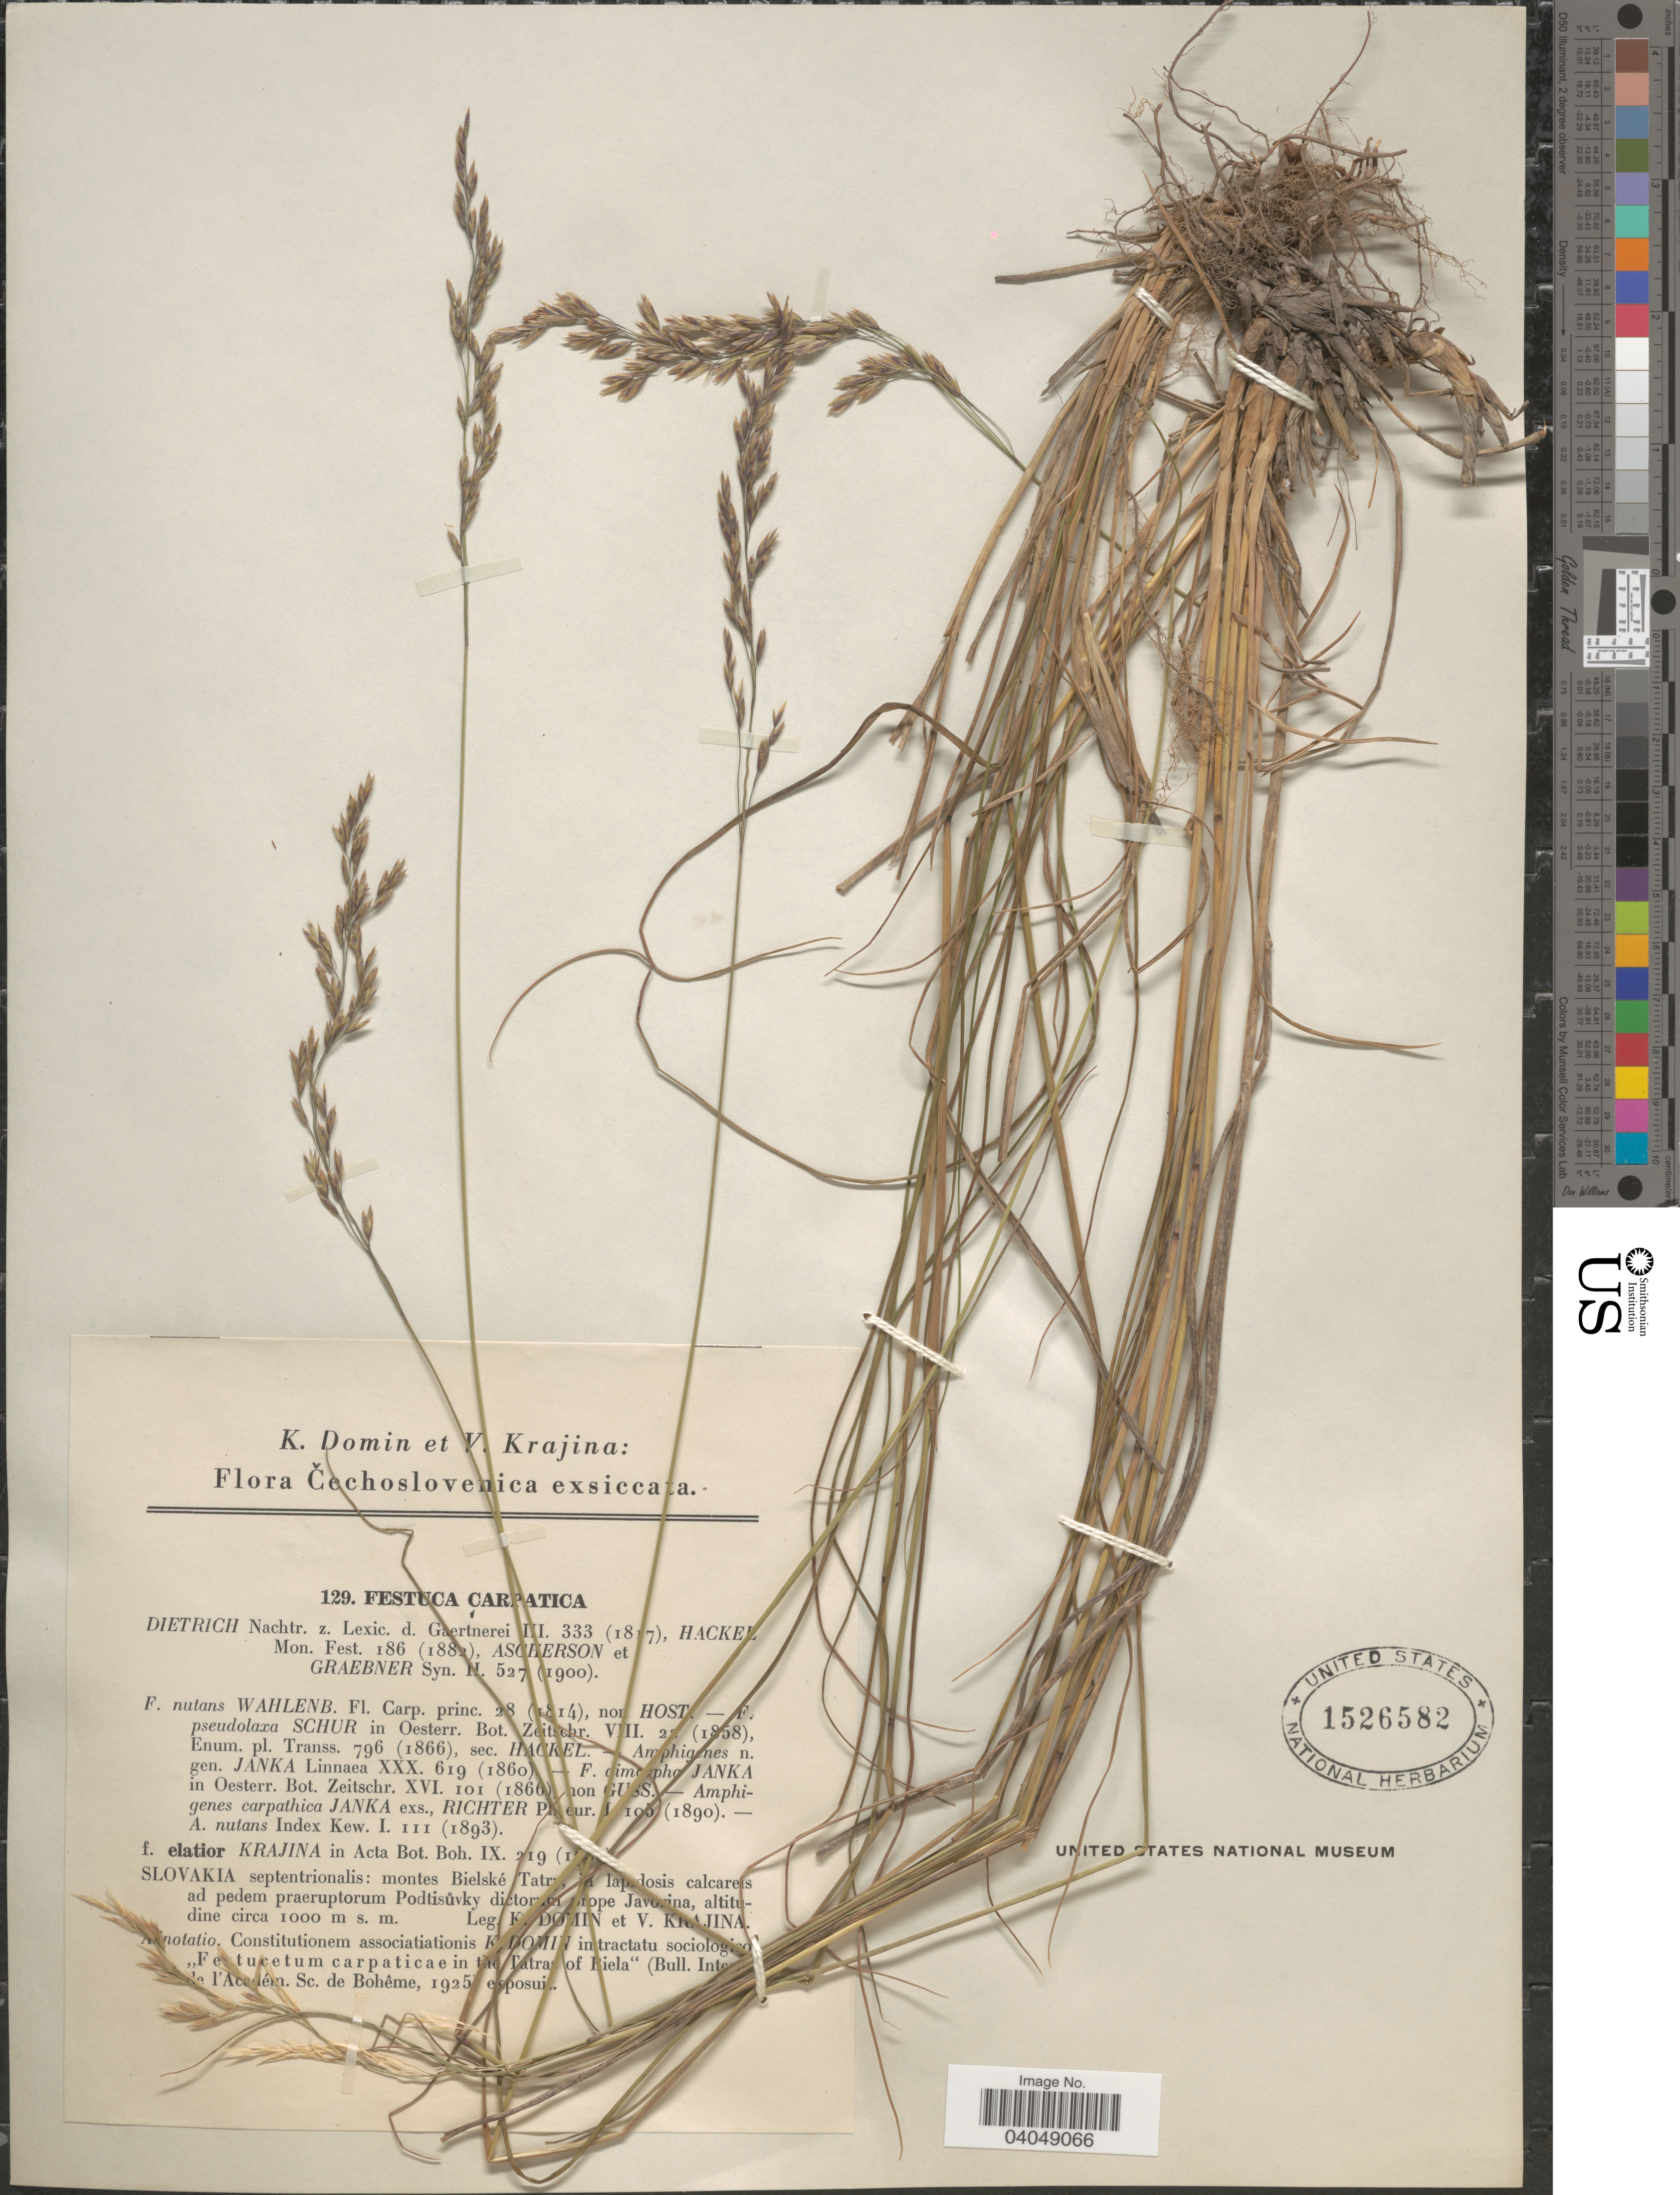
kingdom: Plantae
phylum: Tracheophyta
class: Liliopsida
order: Poales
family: Poaceae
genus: Festuca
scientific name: Festuca carpatica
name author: F. Dietr.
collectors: K. Domin & V. Krajina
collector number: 129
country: Slovakia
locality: Slovakia septentrionalis: montes Bielské Tatry, [illegible text] lap[illegible text]dosis calcareis ad pedem praeruptorum Podtisuvky dictor[illegible text] [illegible text]ope Jav[illegible text]ina.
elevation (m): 1000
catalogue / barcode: US 1526582